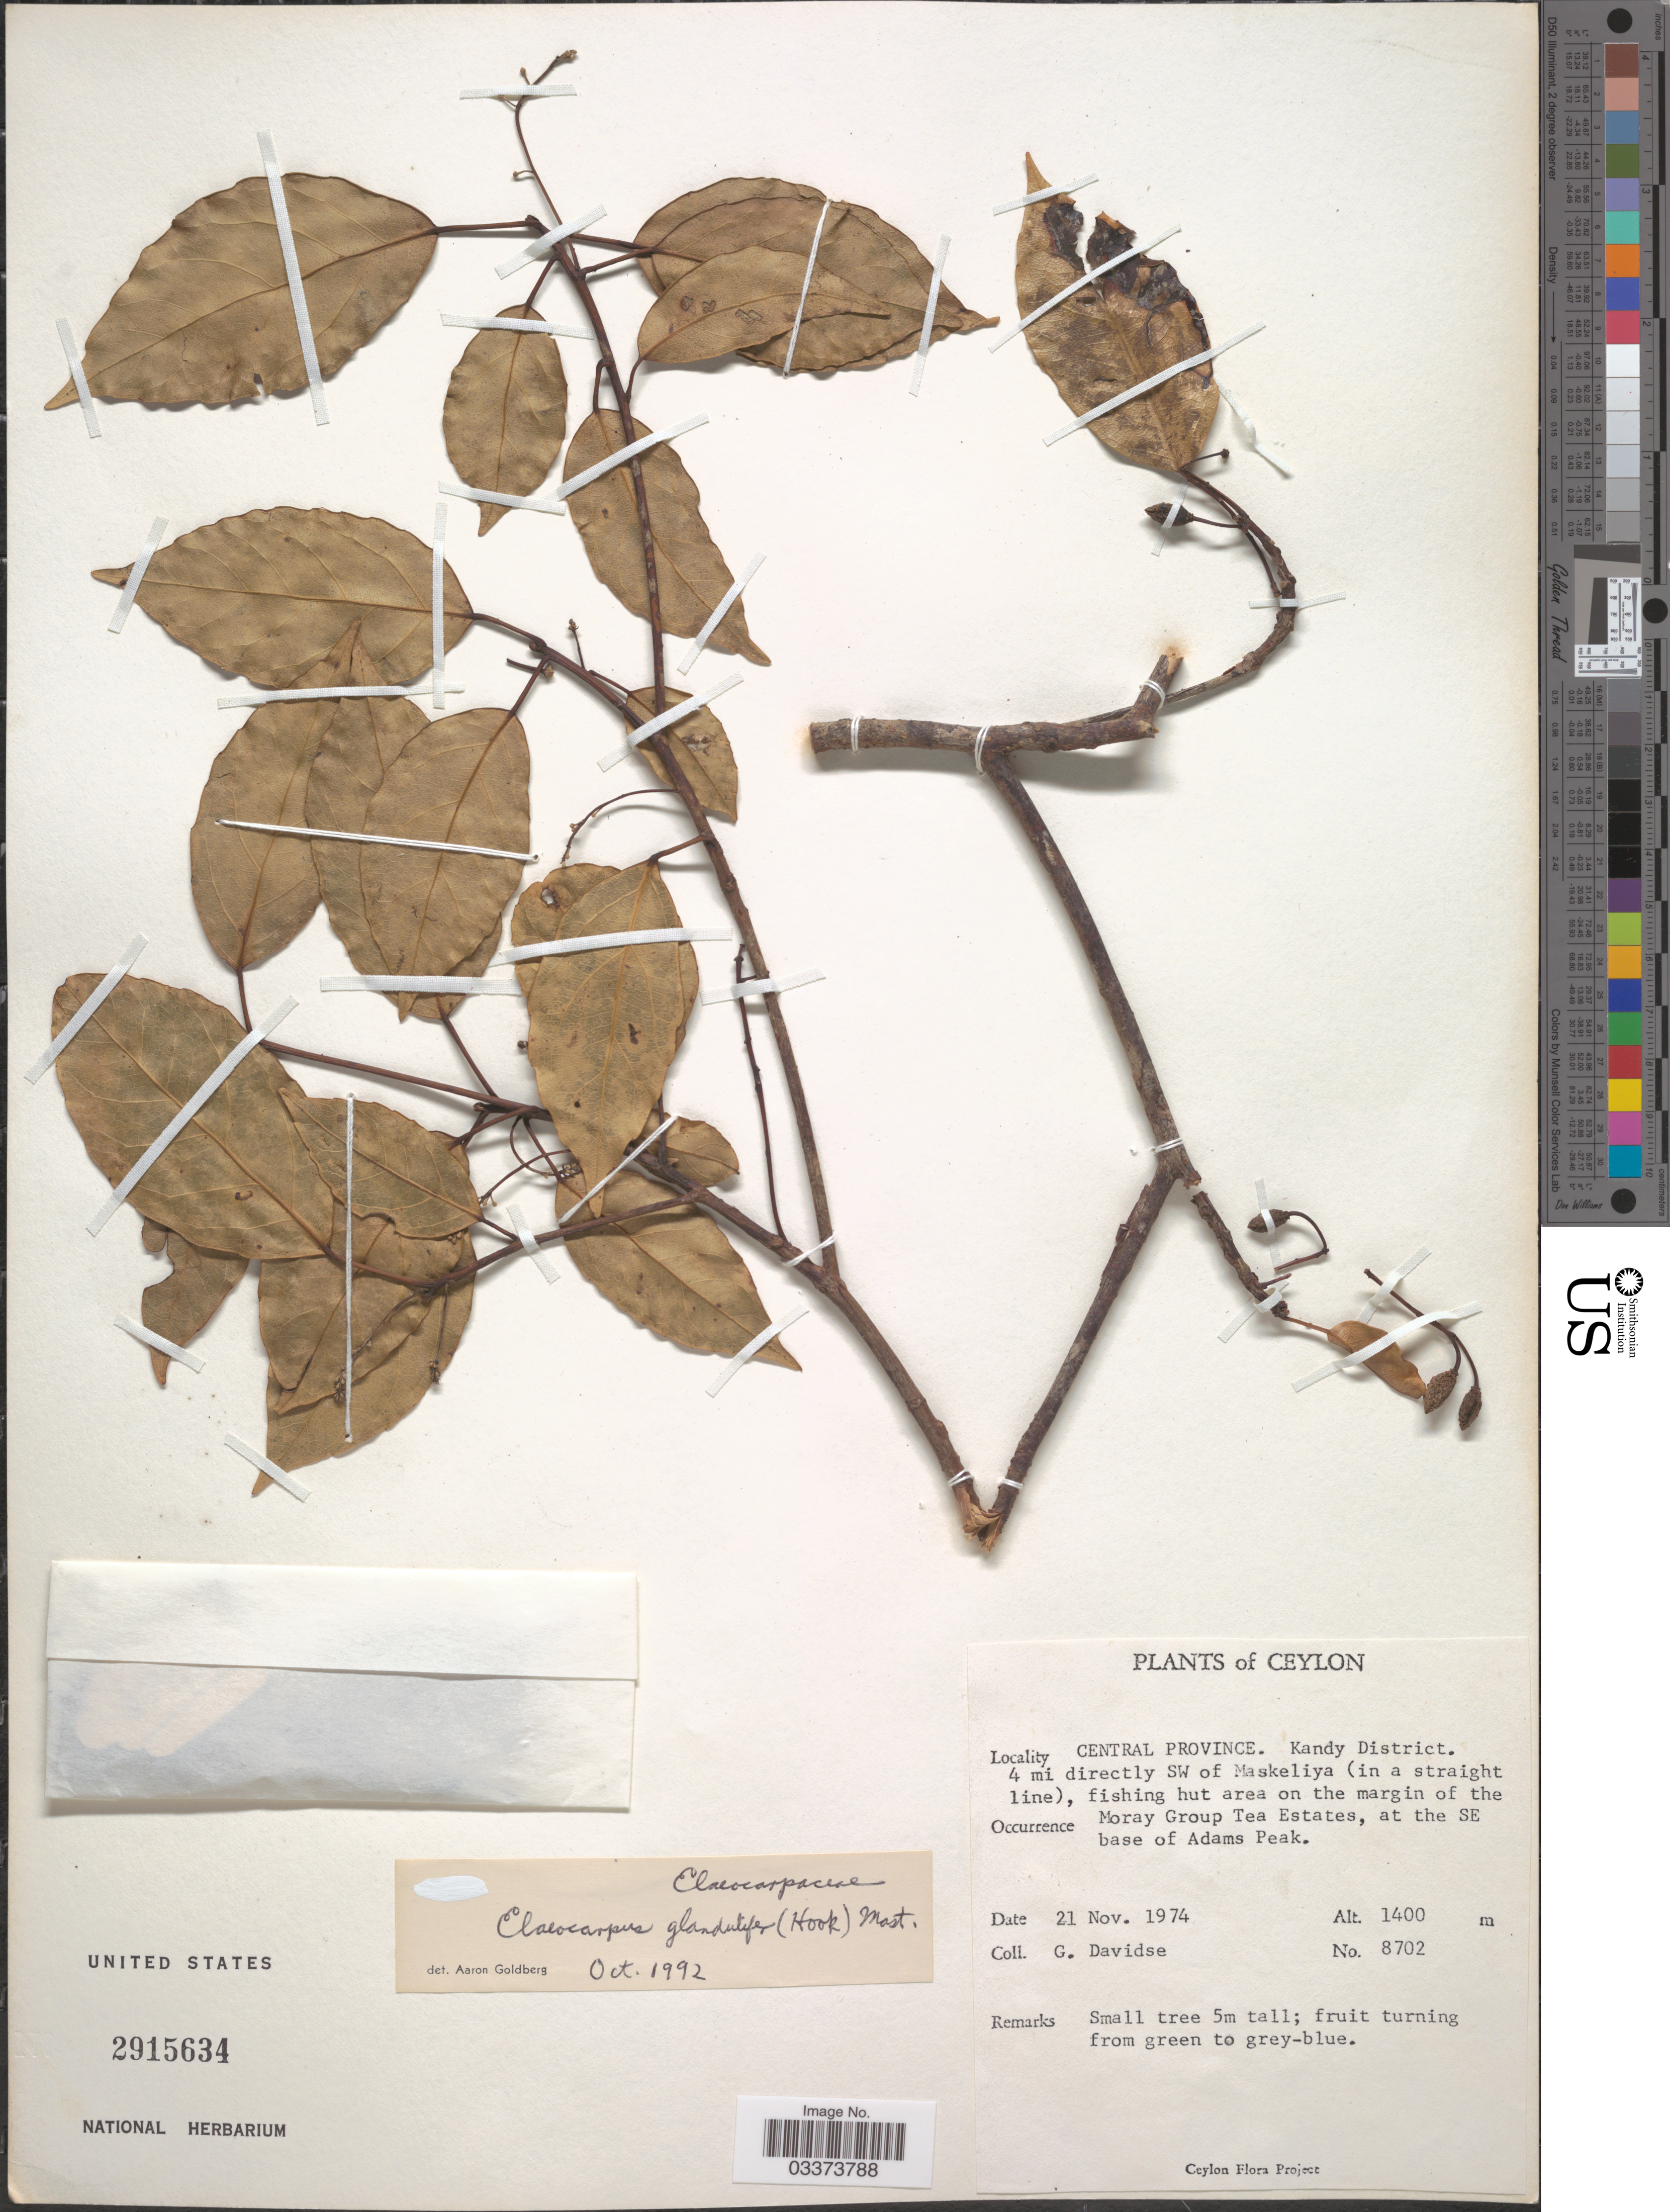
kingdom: Plantae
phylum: Tracheophyta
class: Magnoliopsida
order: Oxalidales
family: Elaeocarpaceae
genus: Elaeocarpus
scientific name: Elaeocarpus glandulifer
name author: (Hook. ex Wight) Mast.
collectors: G. Davidse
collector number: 8702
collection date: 1974-11-21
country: Sri Lanka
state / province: Central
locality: Ceylon, Kandy District. 4 mi directly SW of Maskeliya ( in a straight line), fishing hut area on the margin of the Moray Group Tea Estates, at the SE base of Adams Peak.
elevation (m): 1400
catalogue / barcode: US 2915634